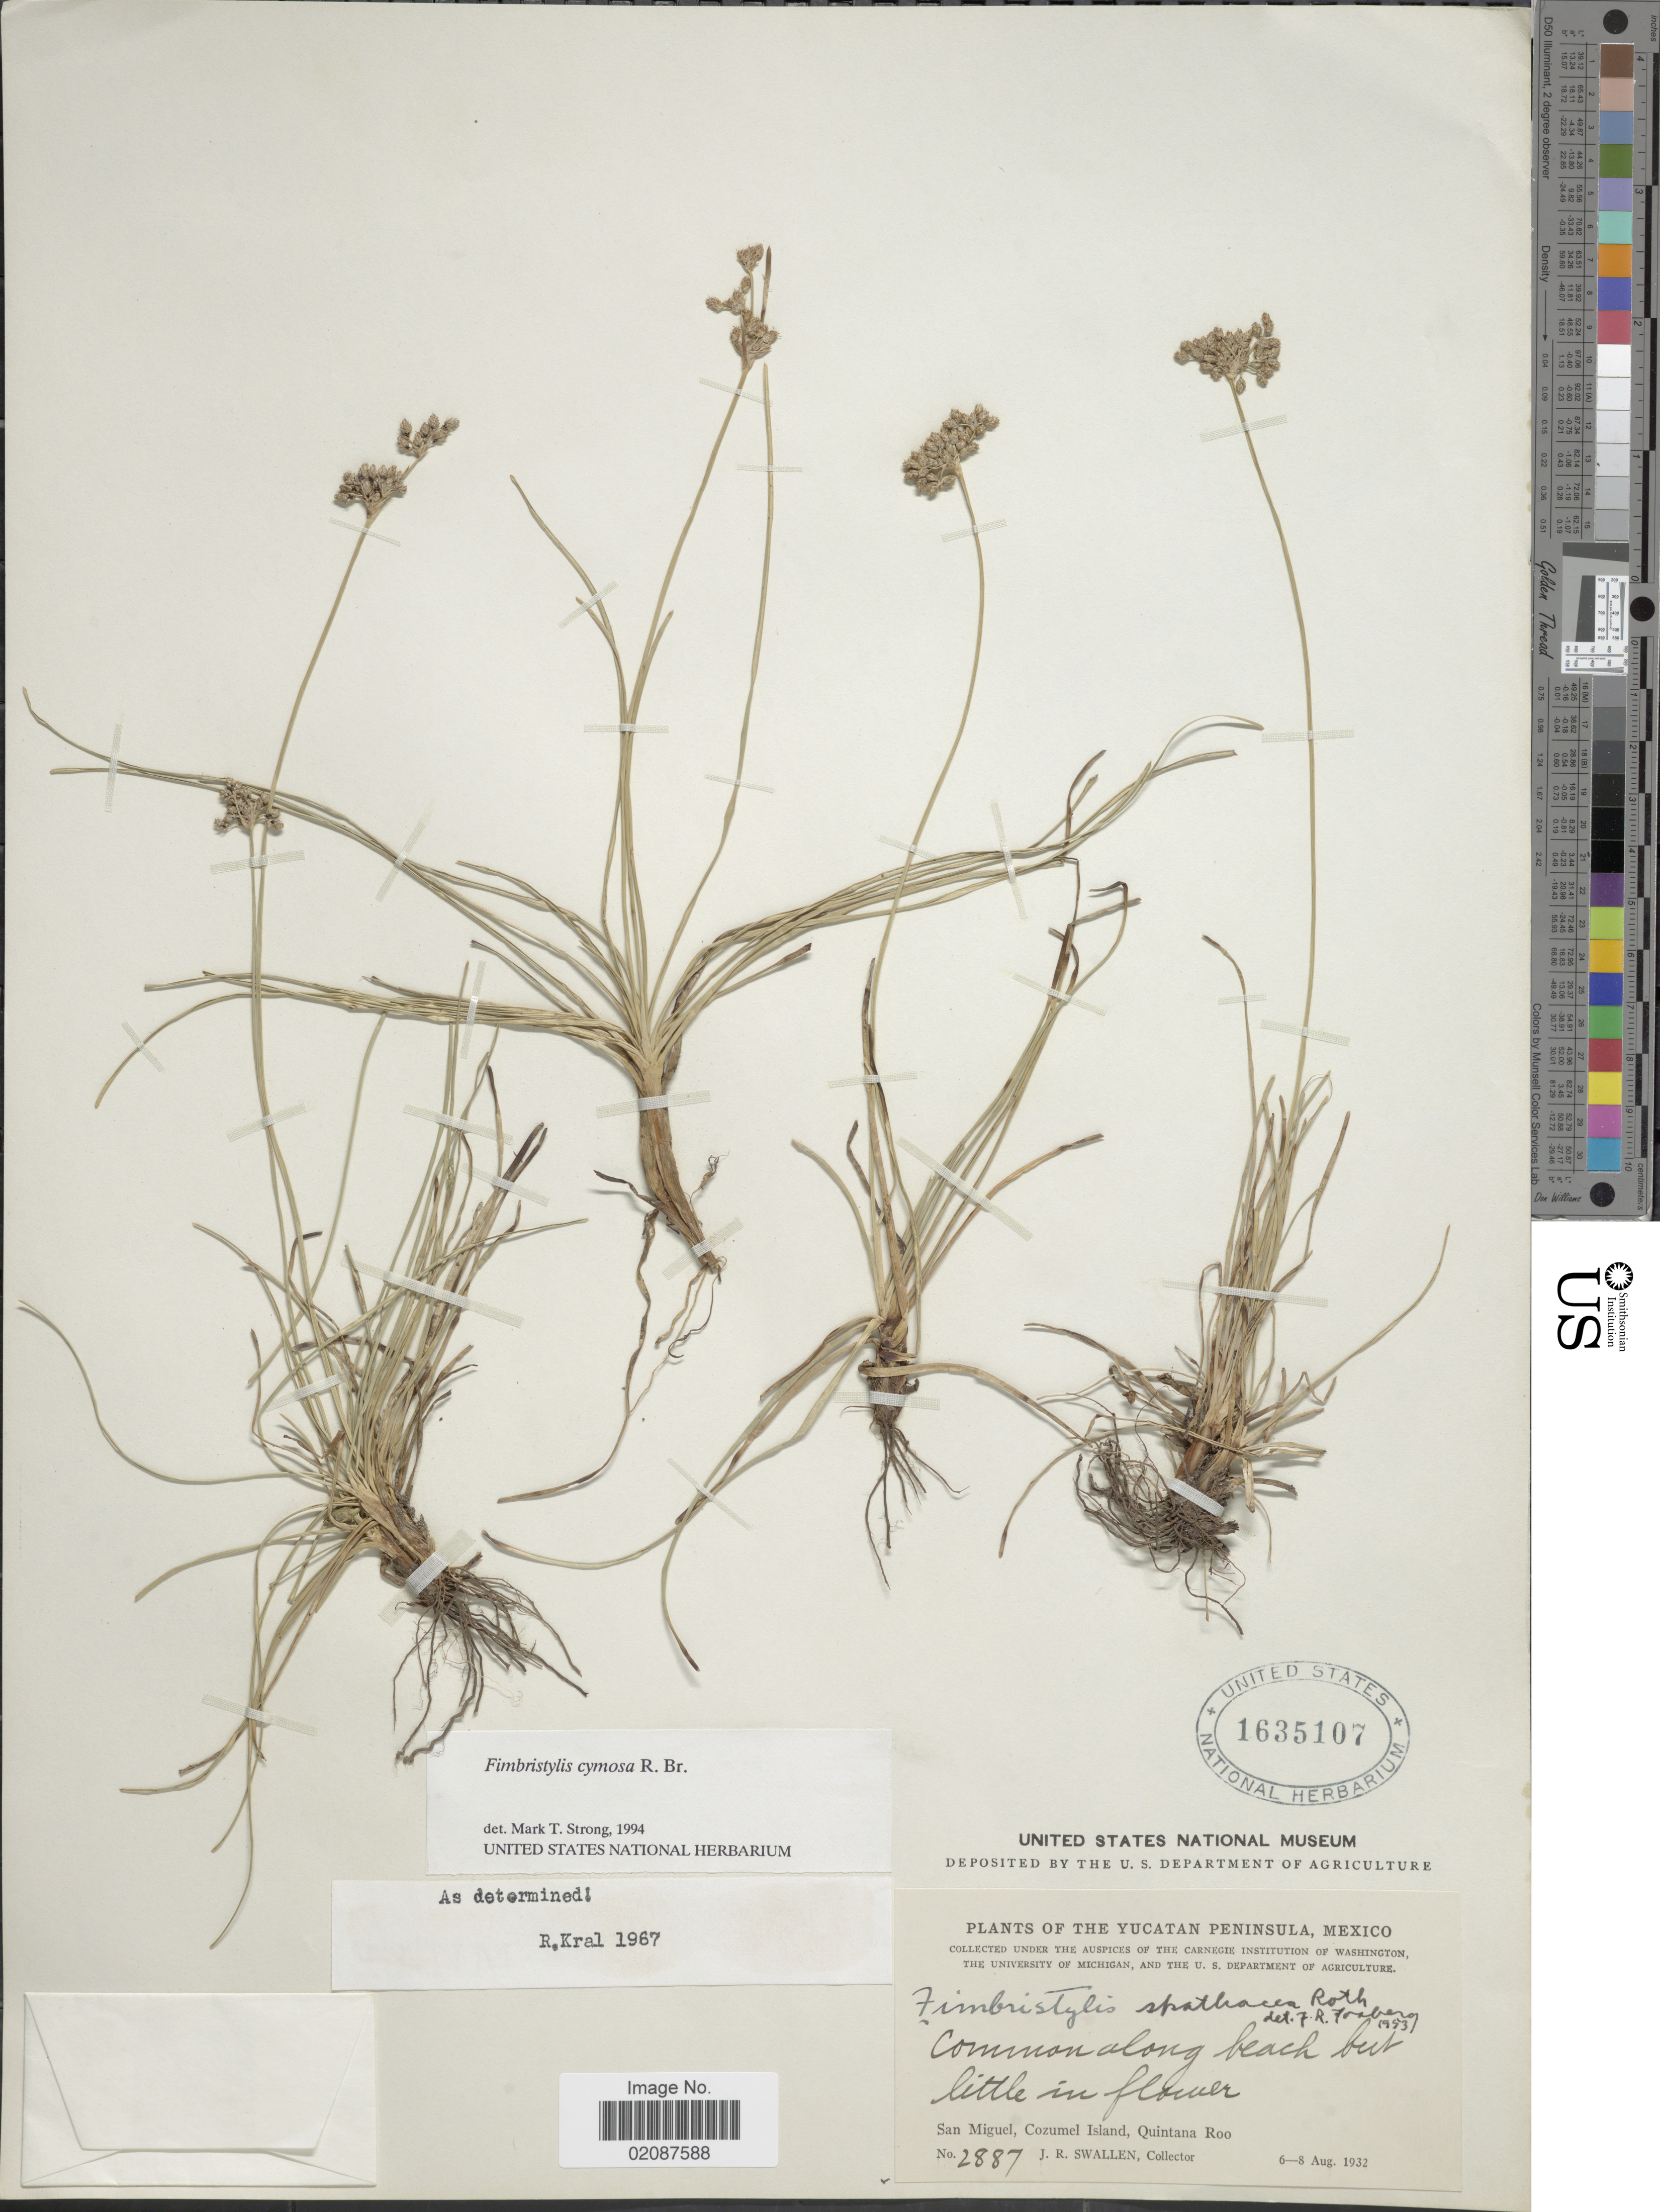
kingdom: Plantae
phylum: Tracheophyta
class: Liliopsida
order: Poales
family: Cyperaceae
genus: Fimbristylis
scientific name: Fimbristylis cymosa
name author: R. Br.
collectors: J. R. Swallen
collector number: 2887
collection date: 1932-08-06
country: Mexico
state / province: Quintana Roo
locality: The Yucatan Peninsula, Mexico, San Miguel, Cozumel Island, Quintana Roo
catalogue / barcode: US 1635107